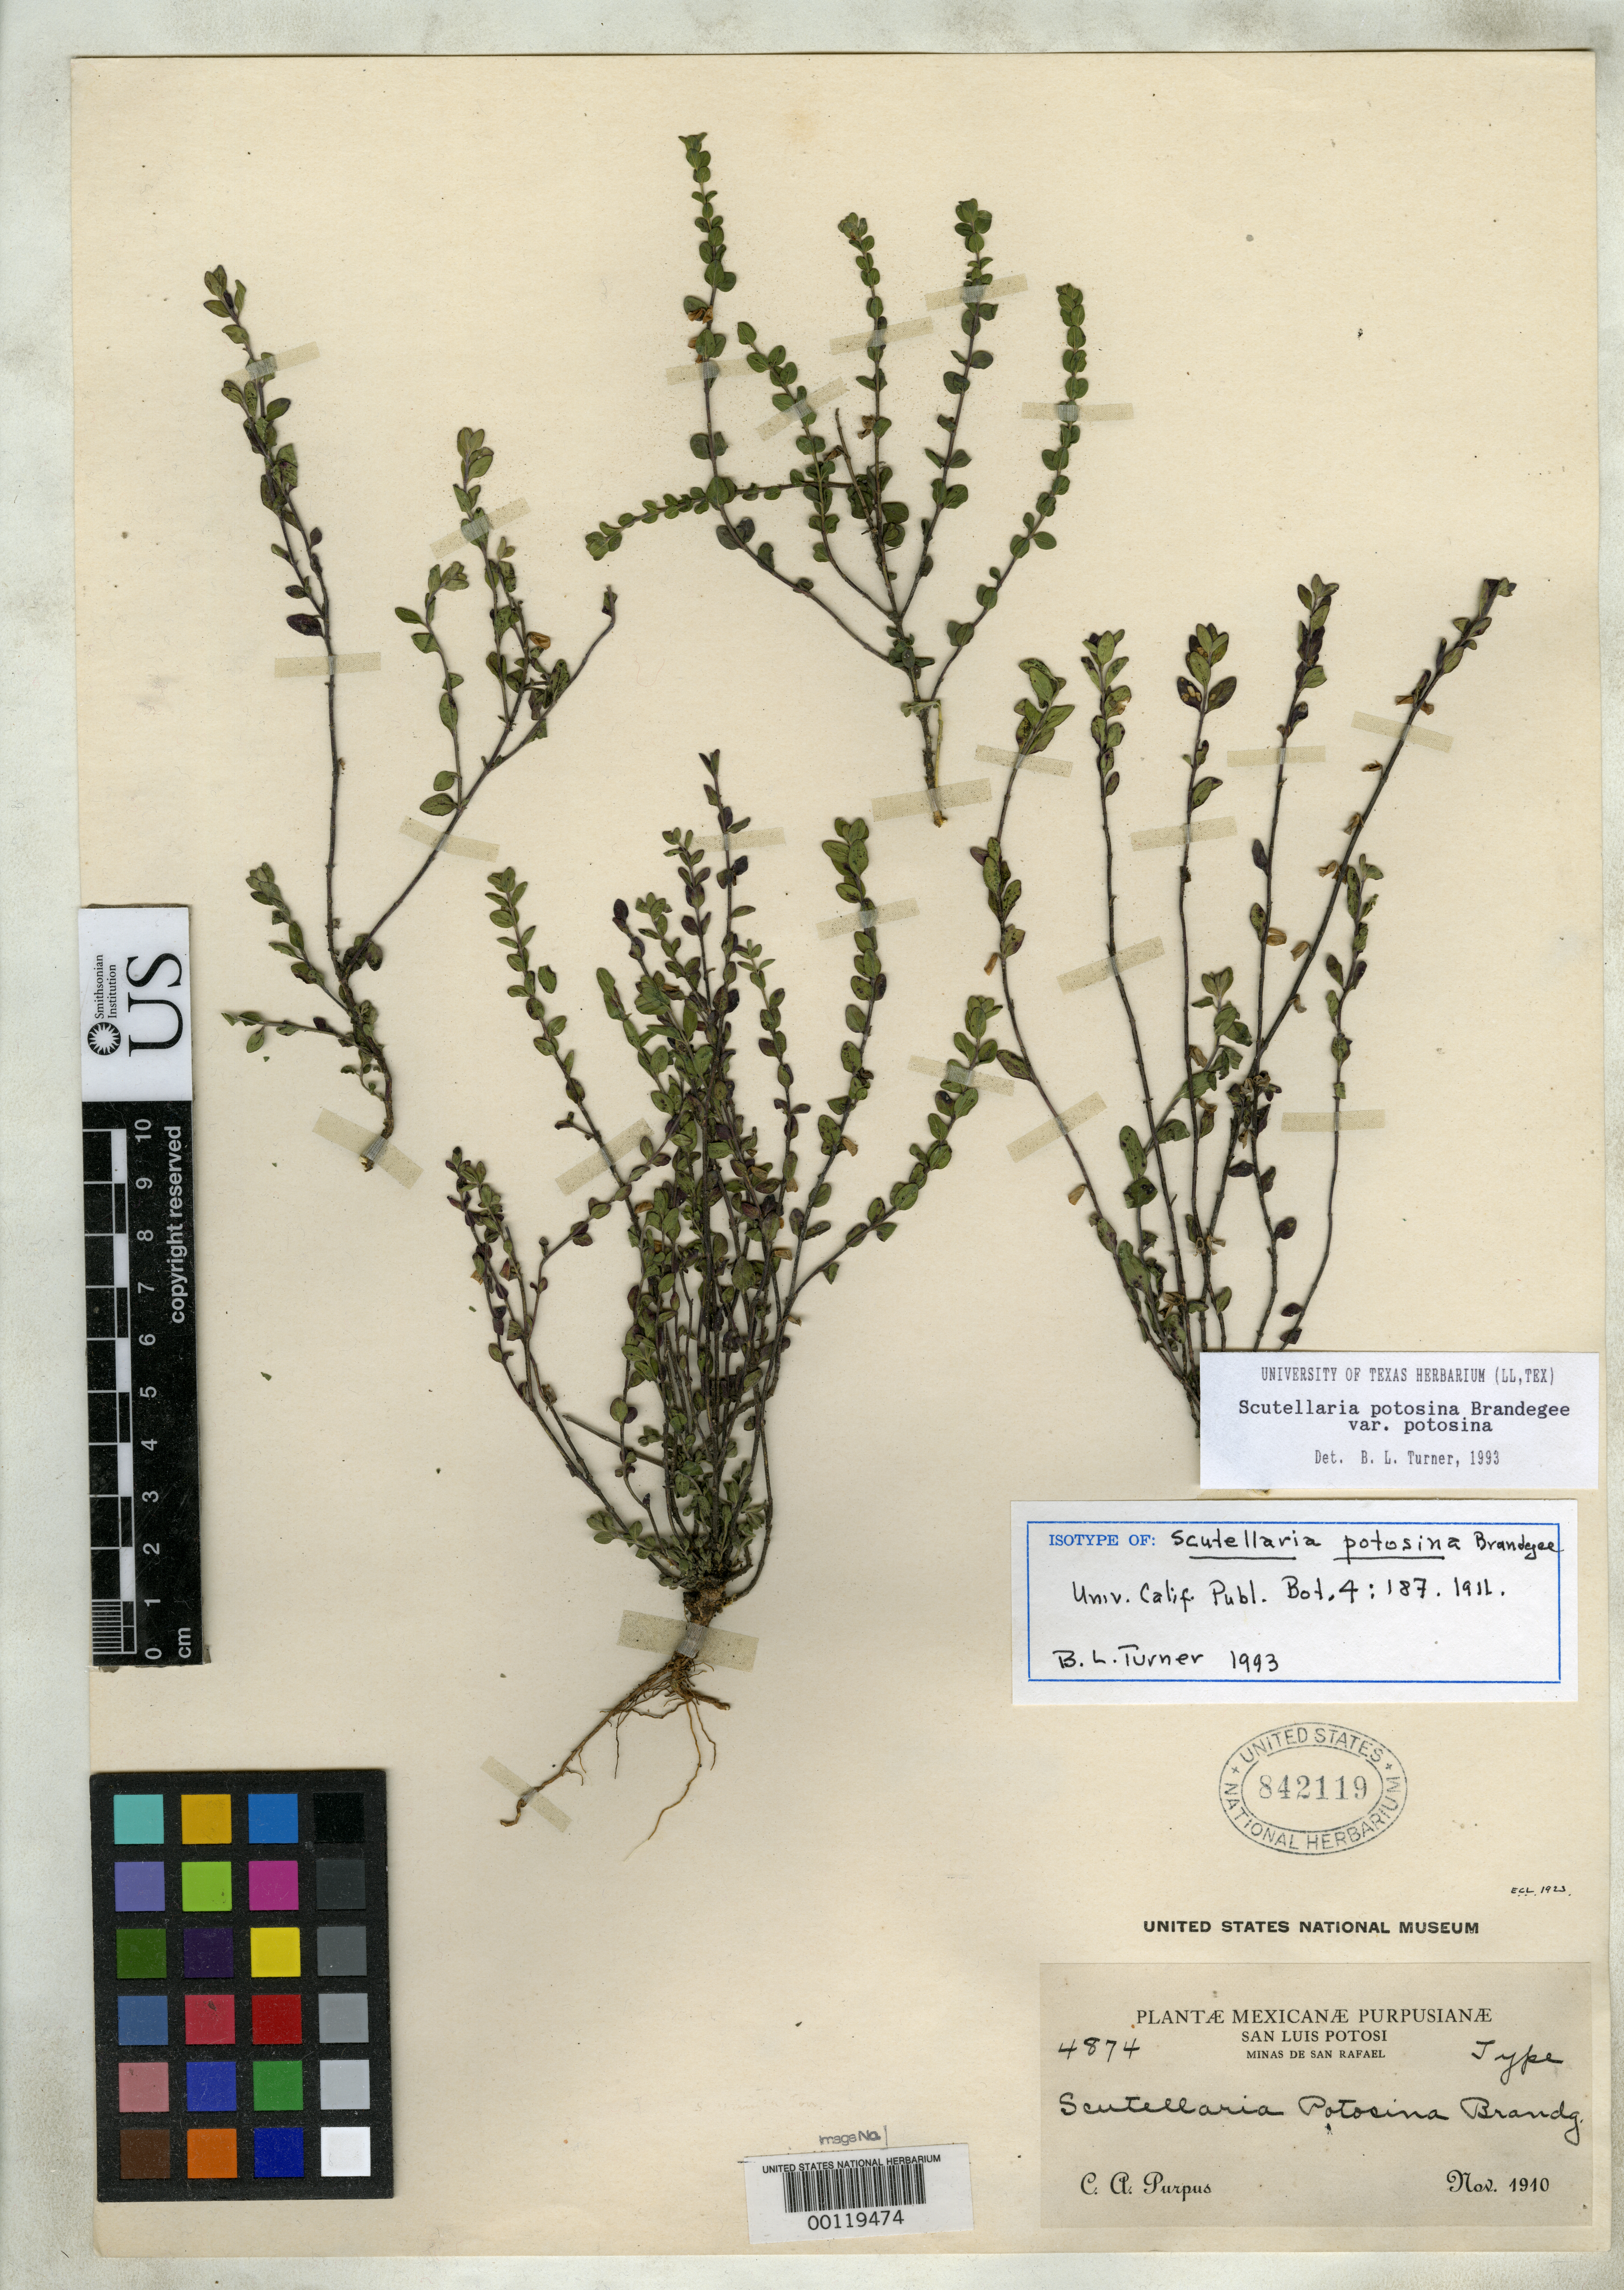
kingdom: Plantae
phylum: Tracheophyta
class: Magnoliopsida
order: Lamiales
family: Lamiaceae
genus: Scutellaria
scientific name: Scutellaria potosina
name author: Brandegee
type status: Isotype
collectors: C. A. Purpus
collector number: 4874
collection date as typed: Nov 1910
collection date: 1910-11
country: Mexico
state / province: San Luis Potosi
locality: Minas de San Rafael.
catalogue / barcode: US 842119